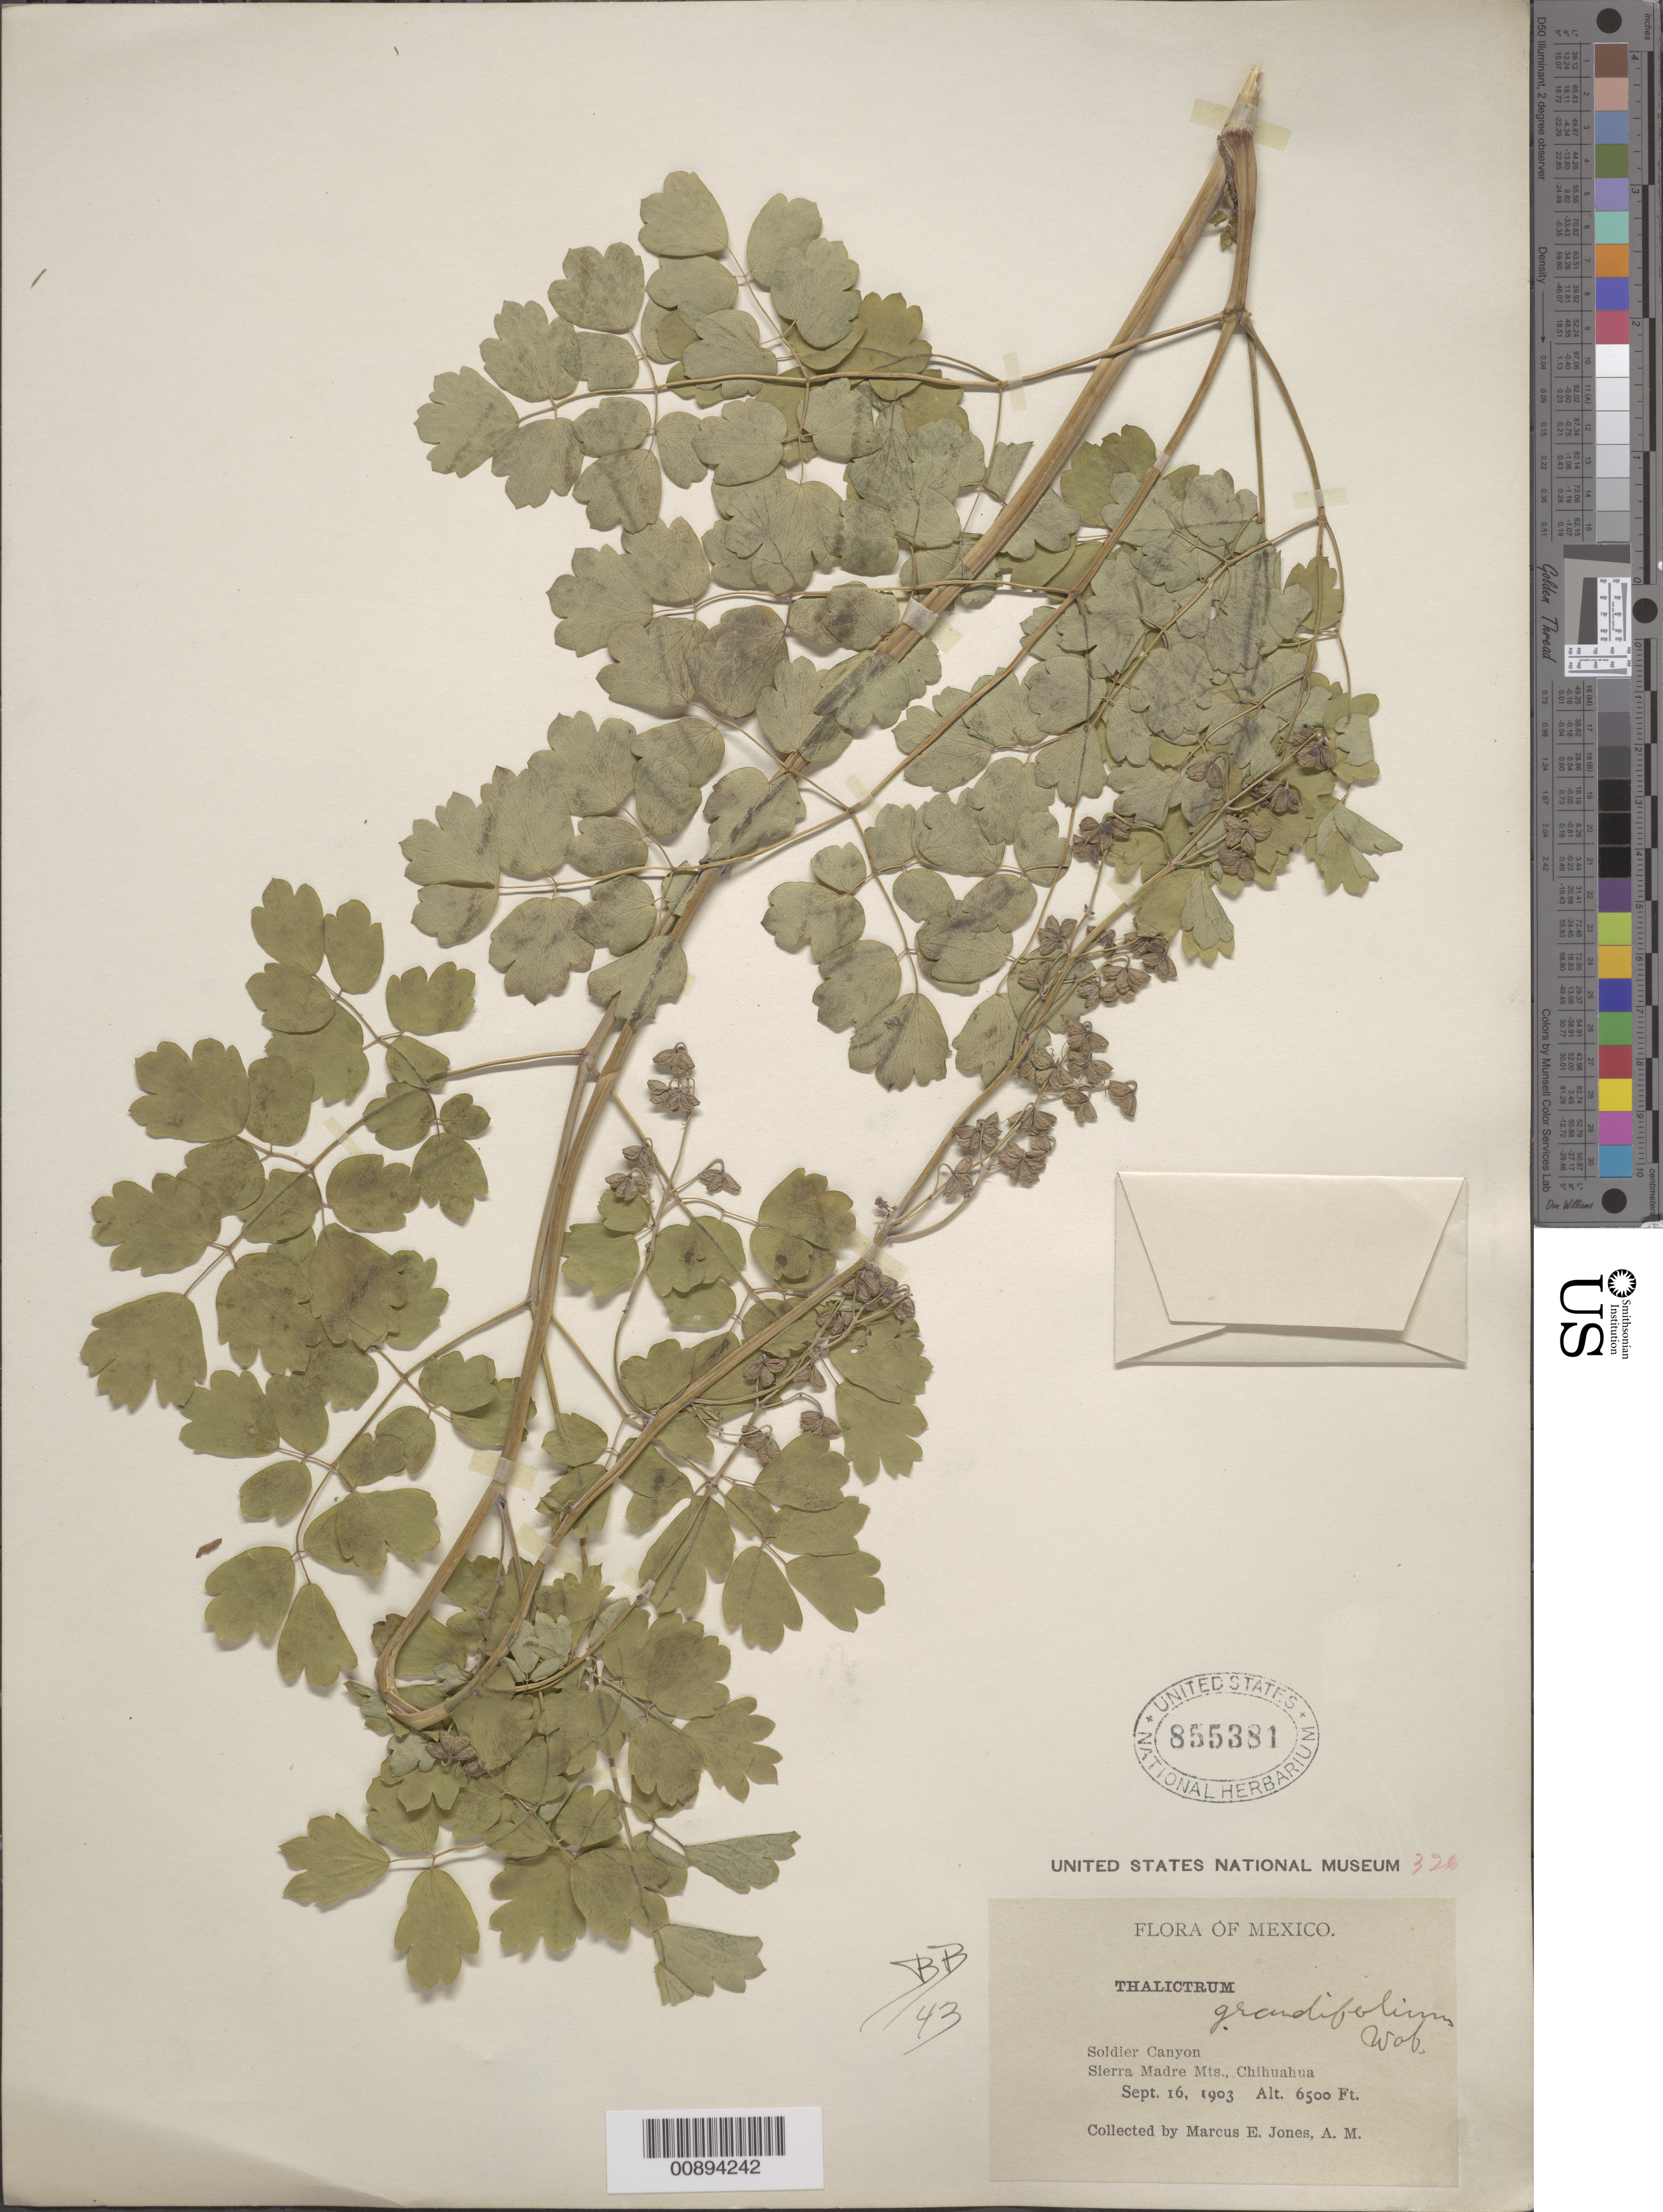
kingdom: Plantae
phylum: Tracheophyta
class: Magnoliopsida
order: Ranunculales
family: Ranunculaceae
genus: Thalictrum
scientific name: Thalictrum grandifolium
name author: S. Watson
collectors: M. E. Jones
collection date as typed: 16 Sep 1903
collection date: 1903-09-16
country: Mexico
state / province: Chihuahua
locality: Soldier Canyon. Sierra Madre Mts., Chihuahua.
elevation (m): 1981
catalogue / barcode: US 855381